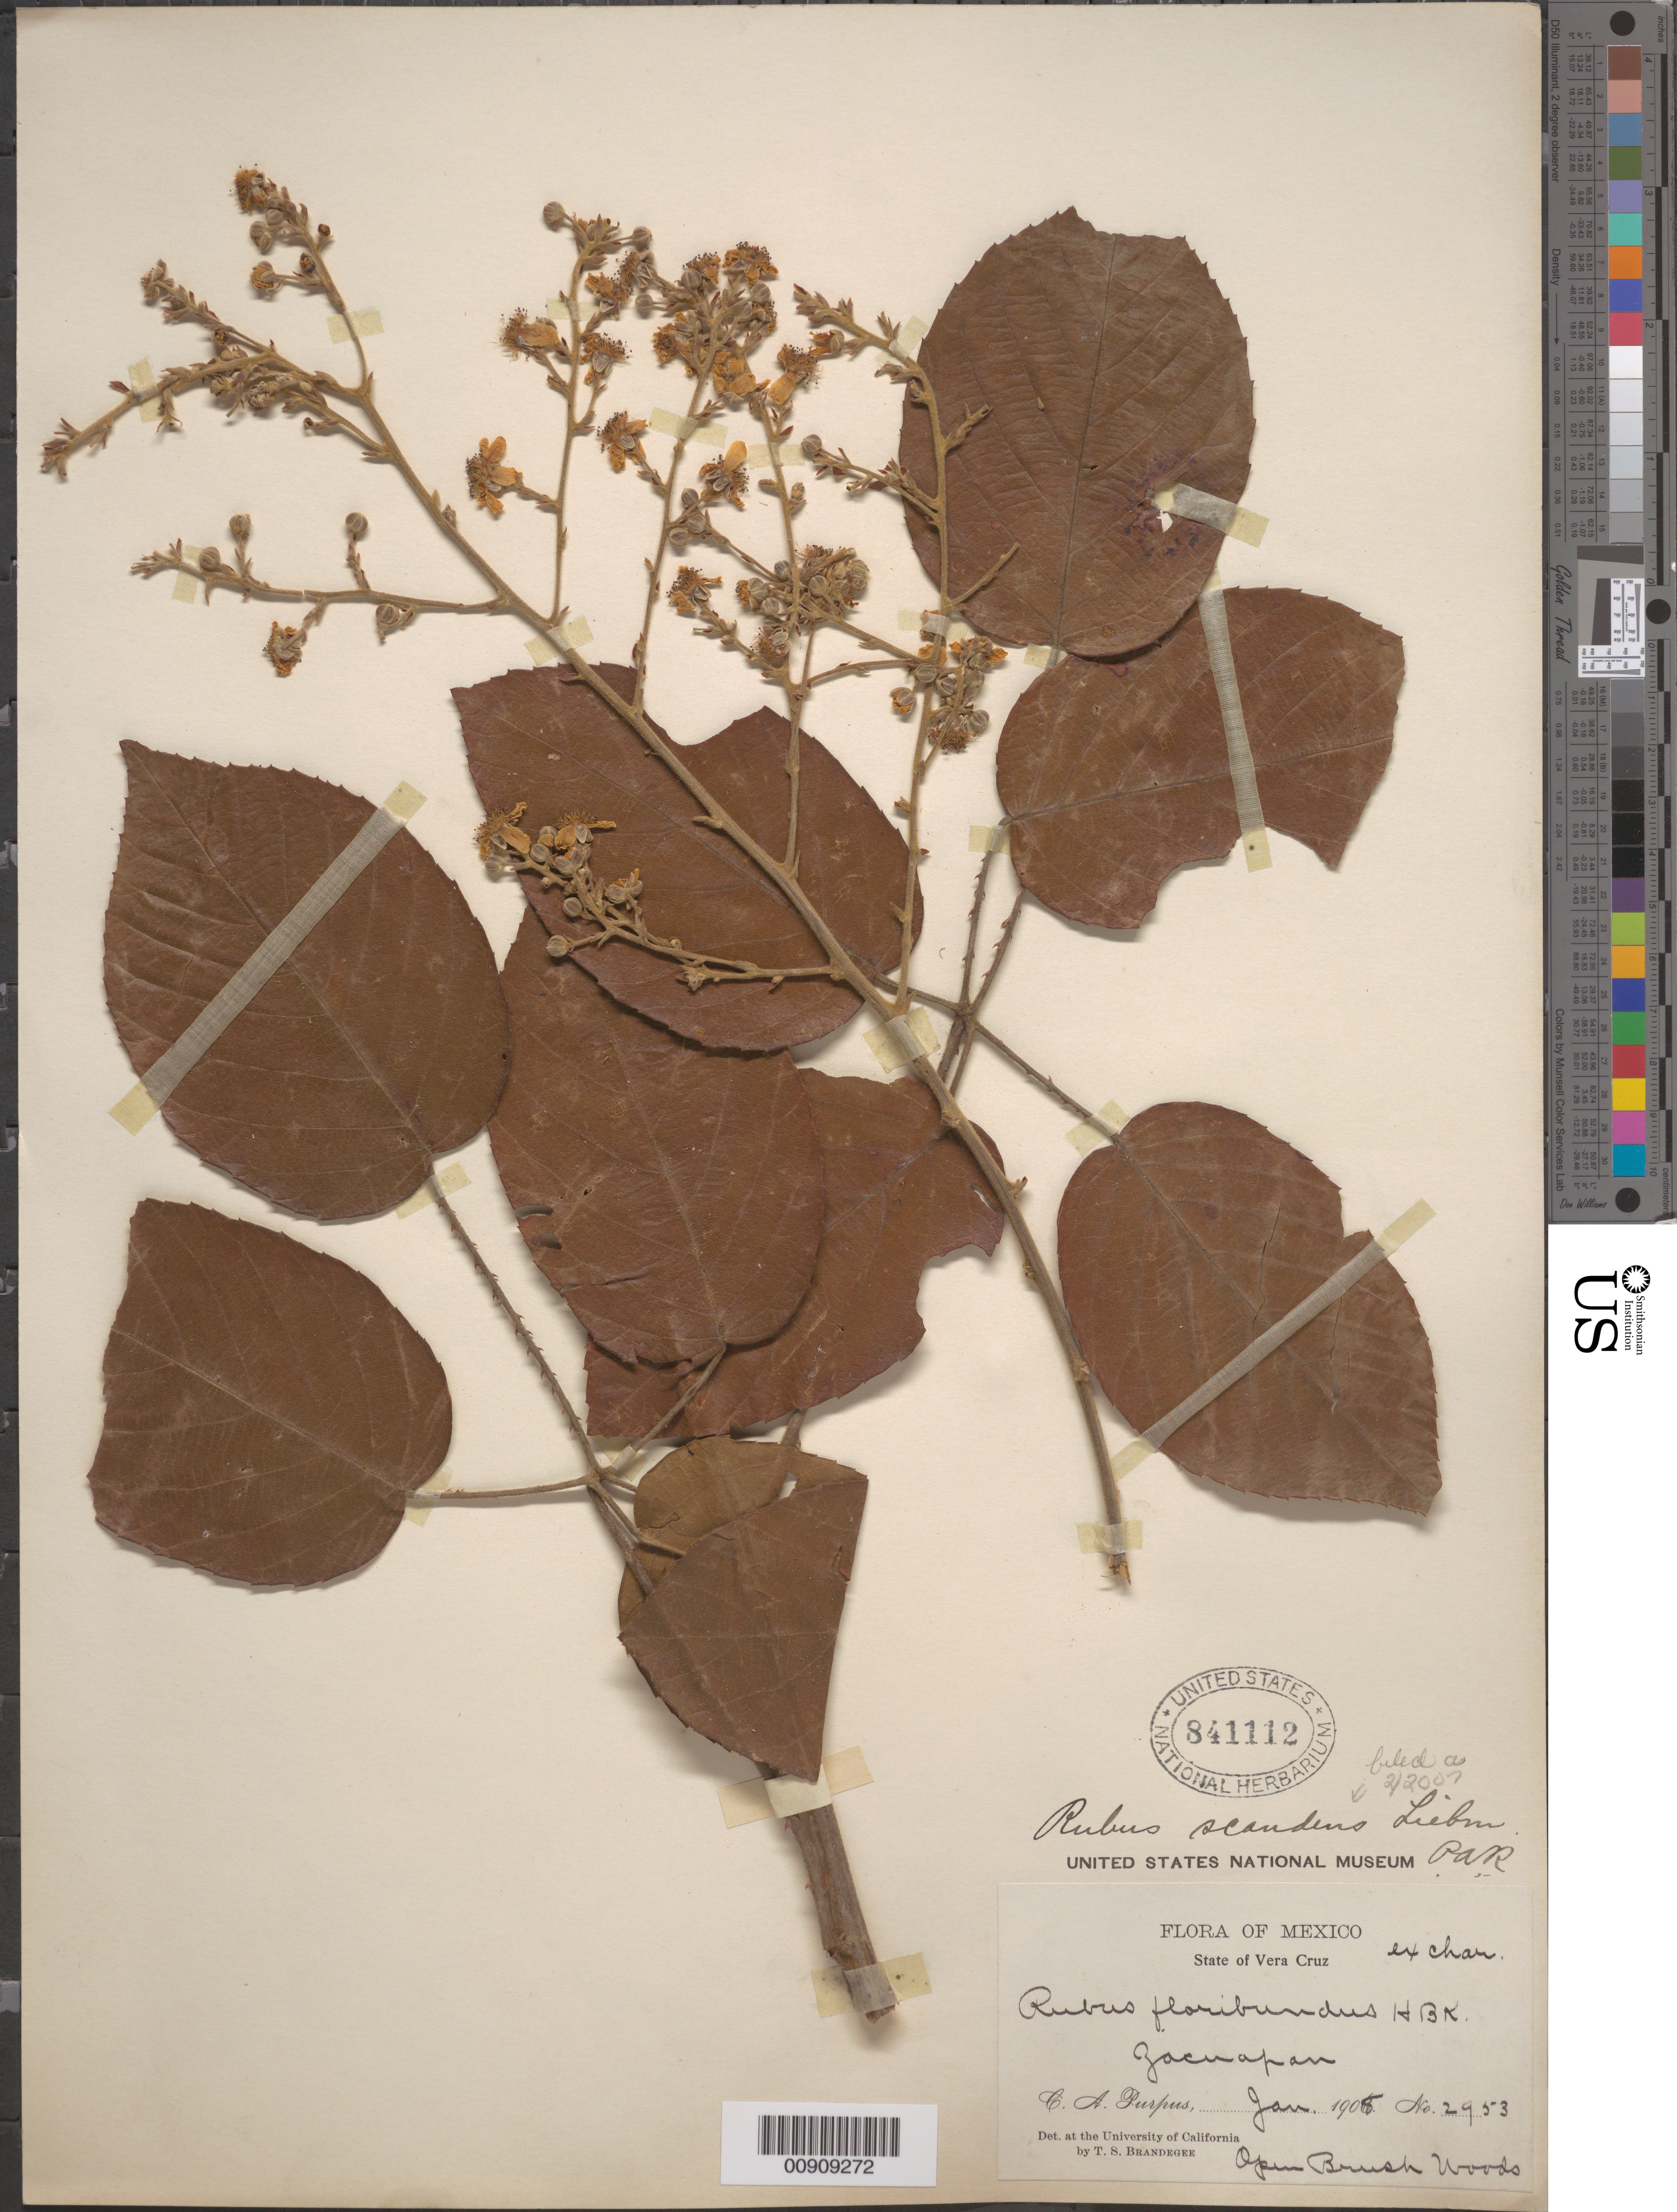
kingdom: Plantae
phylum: Tracheophyta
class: Magnoliopsida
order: Rosales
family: Rosaceae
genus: Rubus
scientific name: Rubus scandens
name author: Liebm.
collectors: C. A. Purpus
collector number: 2953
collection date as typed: Jan 1905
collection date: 1905-01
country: Mexico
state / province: Veracruz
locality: Zacuapan, Veracruz.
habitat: Open brush woods.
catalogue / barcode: US 841112